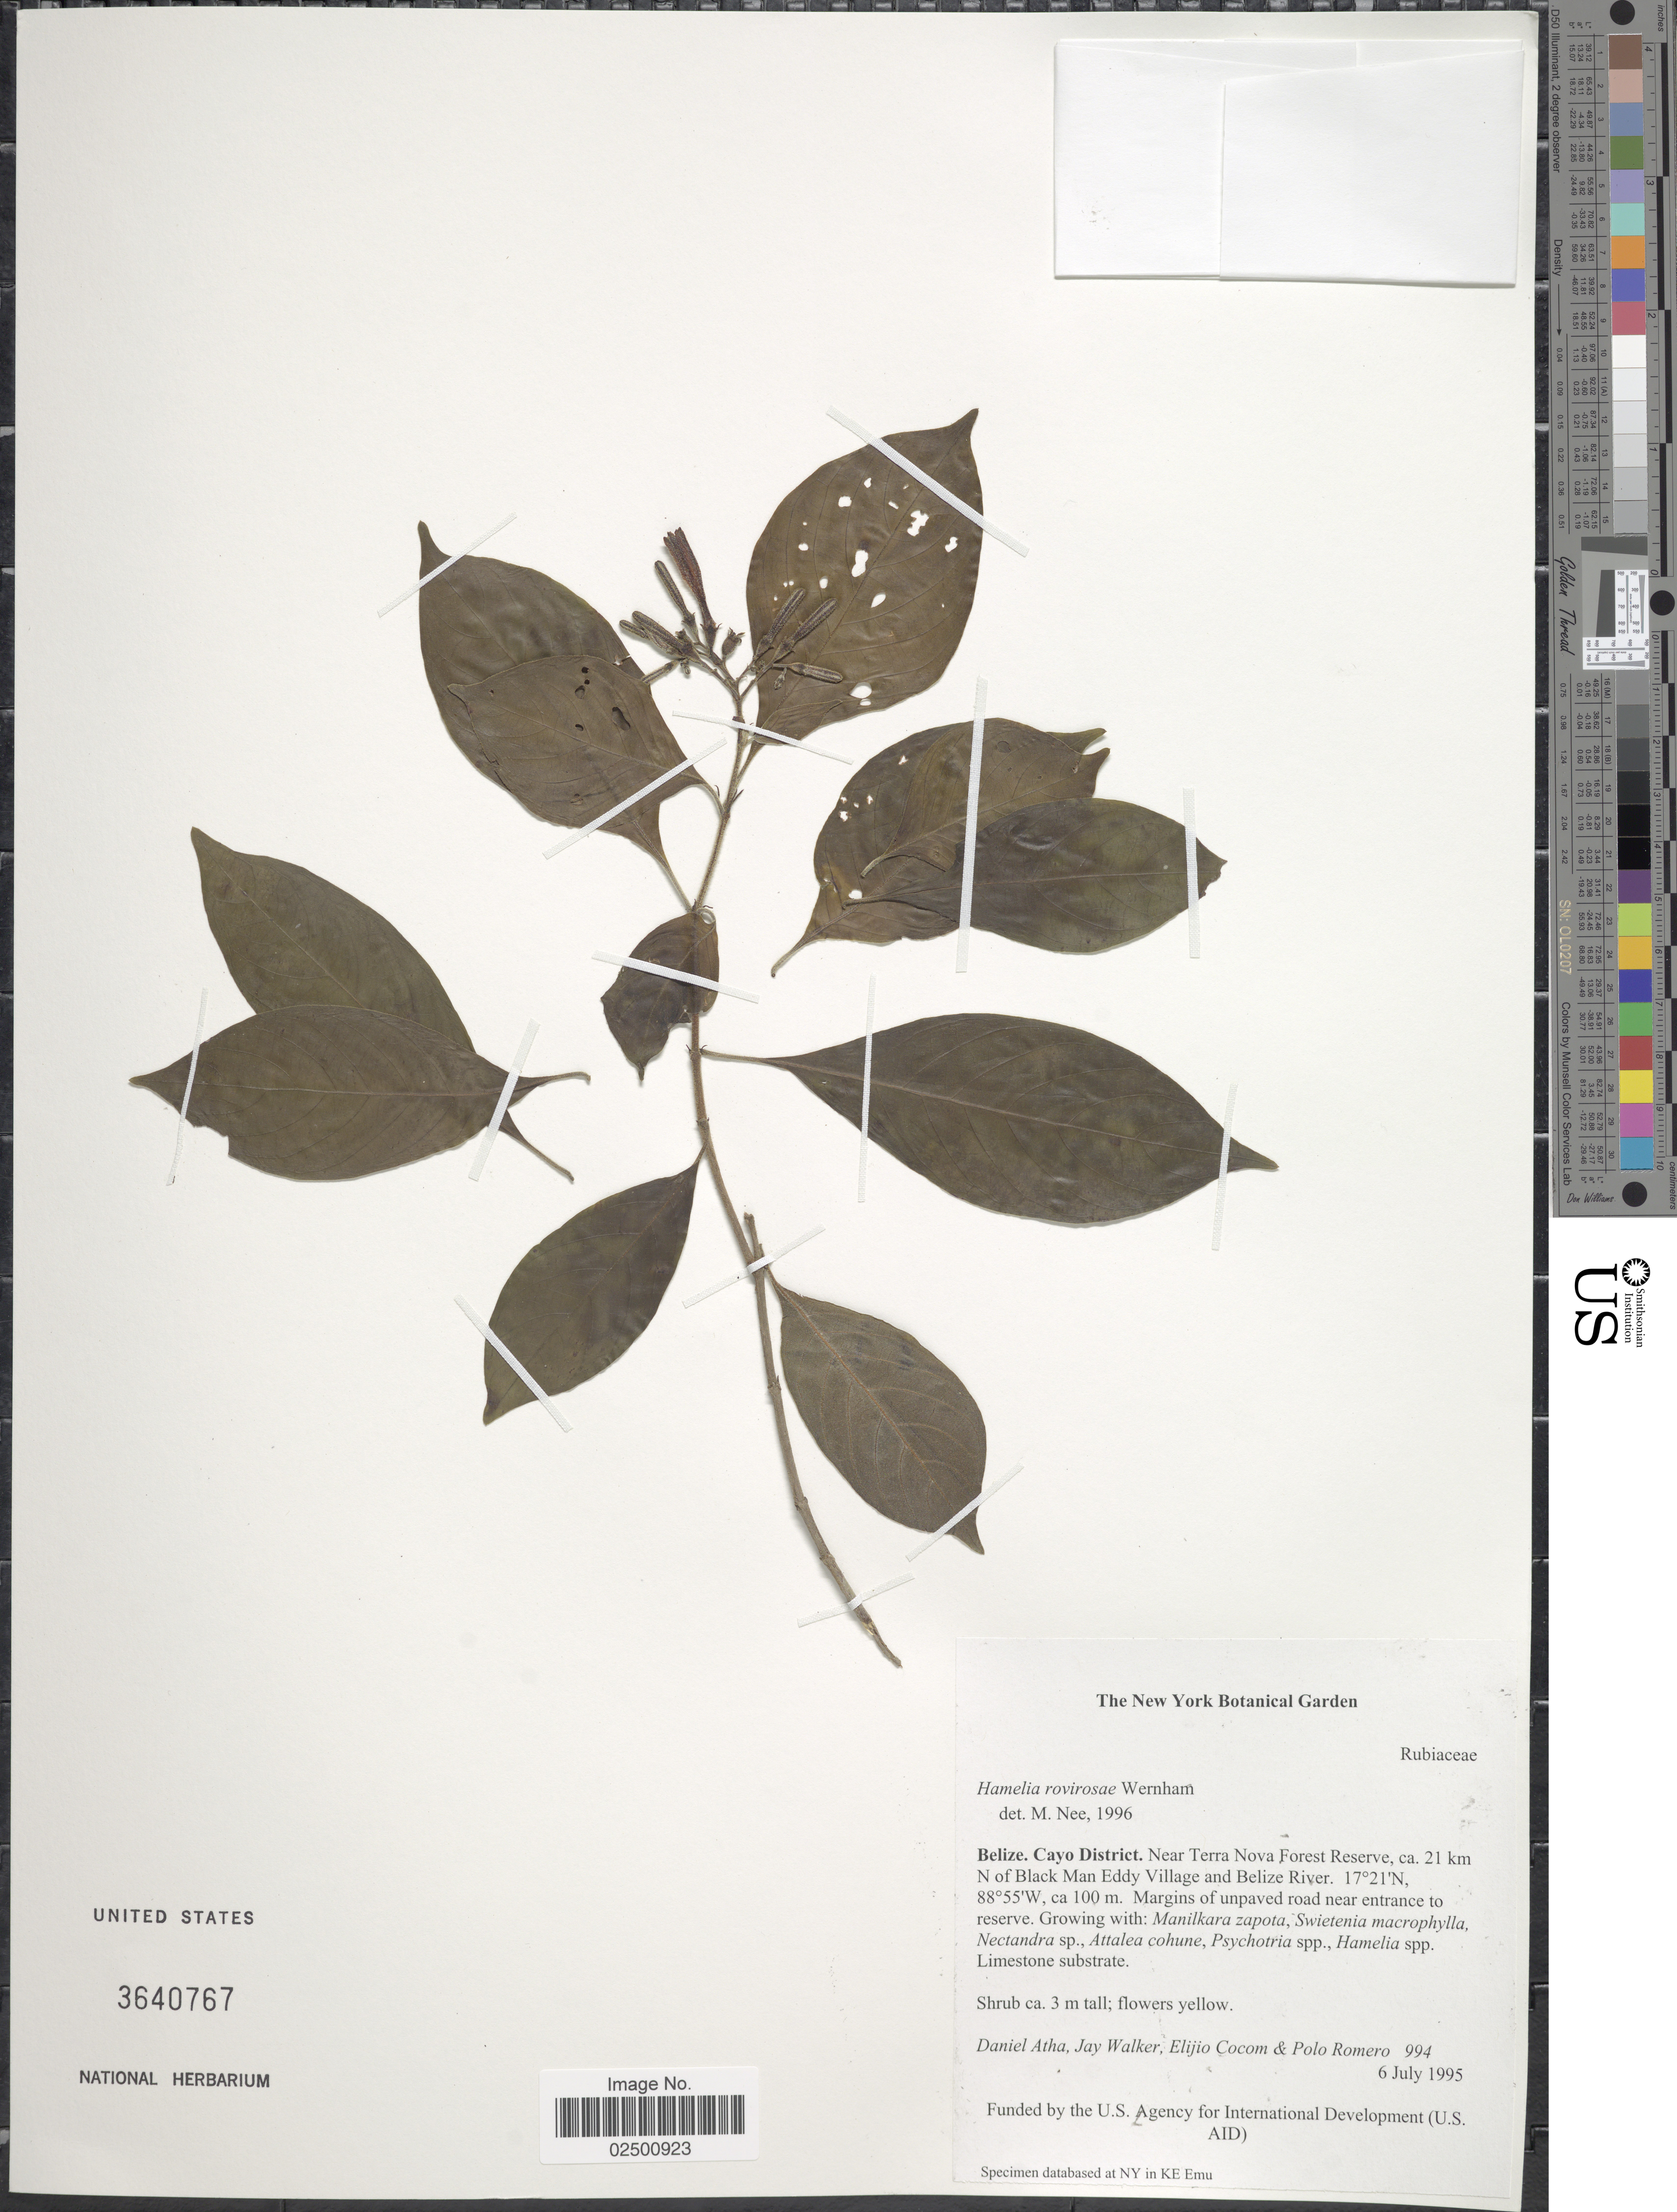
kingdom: Plantae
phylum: Tracheophyta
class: Magnoliopsida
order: Gentianales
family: Rubiaceae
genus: Hamelia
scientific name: Hamelia rovirosae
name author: Wernham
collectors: D. Atha, J. Walker, E. Cocom & P. Romero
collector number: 994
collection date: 1995-07-06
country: Belize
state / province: Cayo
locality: Cayo District. Near Terra Nova Forest Reserve, ca. 21 km N of Black Man Eddy Village and Belize River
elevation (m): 100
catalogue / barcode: US 3640767